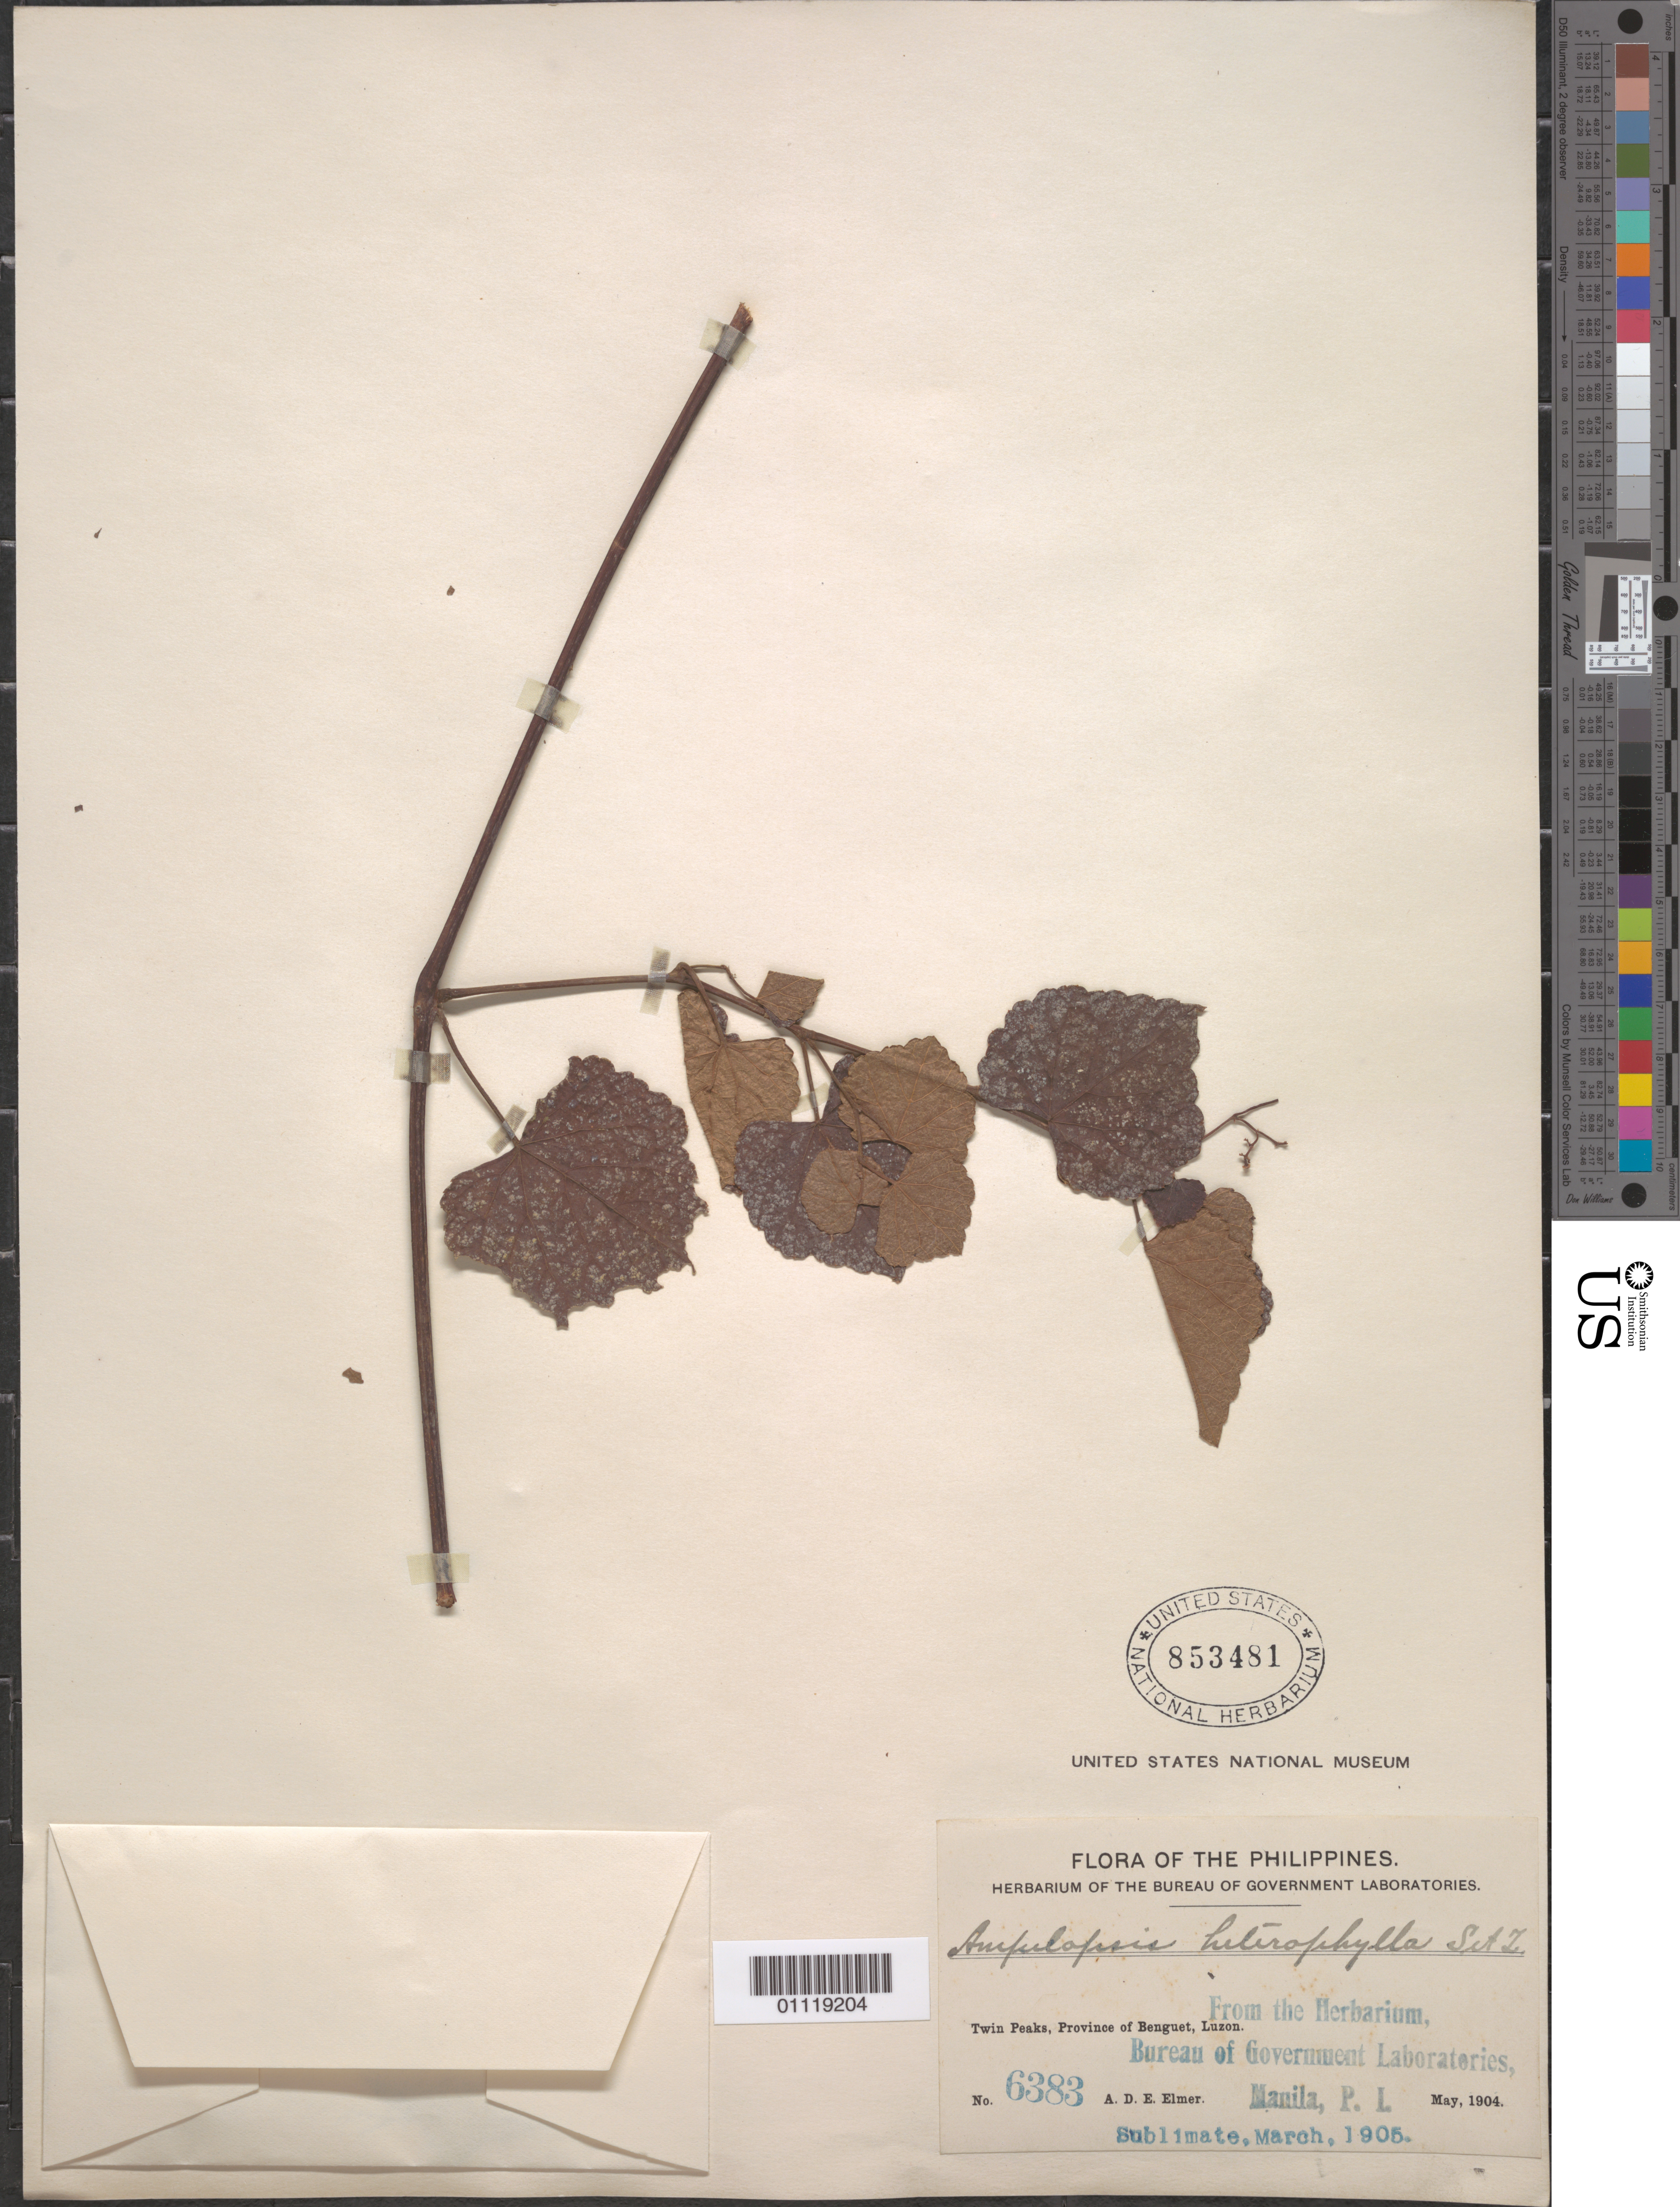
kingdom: Plantae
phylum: Tracheophyta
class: Magnoliopsida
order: Vitales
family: Vitaceae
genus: Ampelopsis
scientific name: Ampelopsis glandulosa var. heterophylla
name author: (Thunb.) Momiy.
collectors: A. D. E. Elmer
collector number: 6383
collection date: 1904-05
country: Philippines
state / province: Cordillera (Administrative Region)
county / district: Benguet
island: Luzon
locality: Twin Peaks.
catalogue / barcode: US 853481